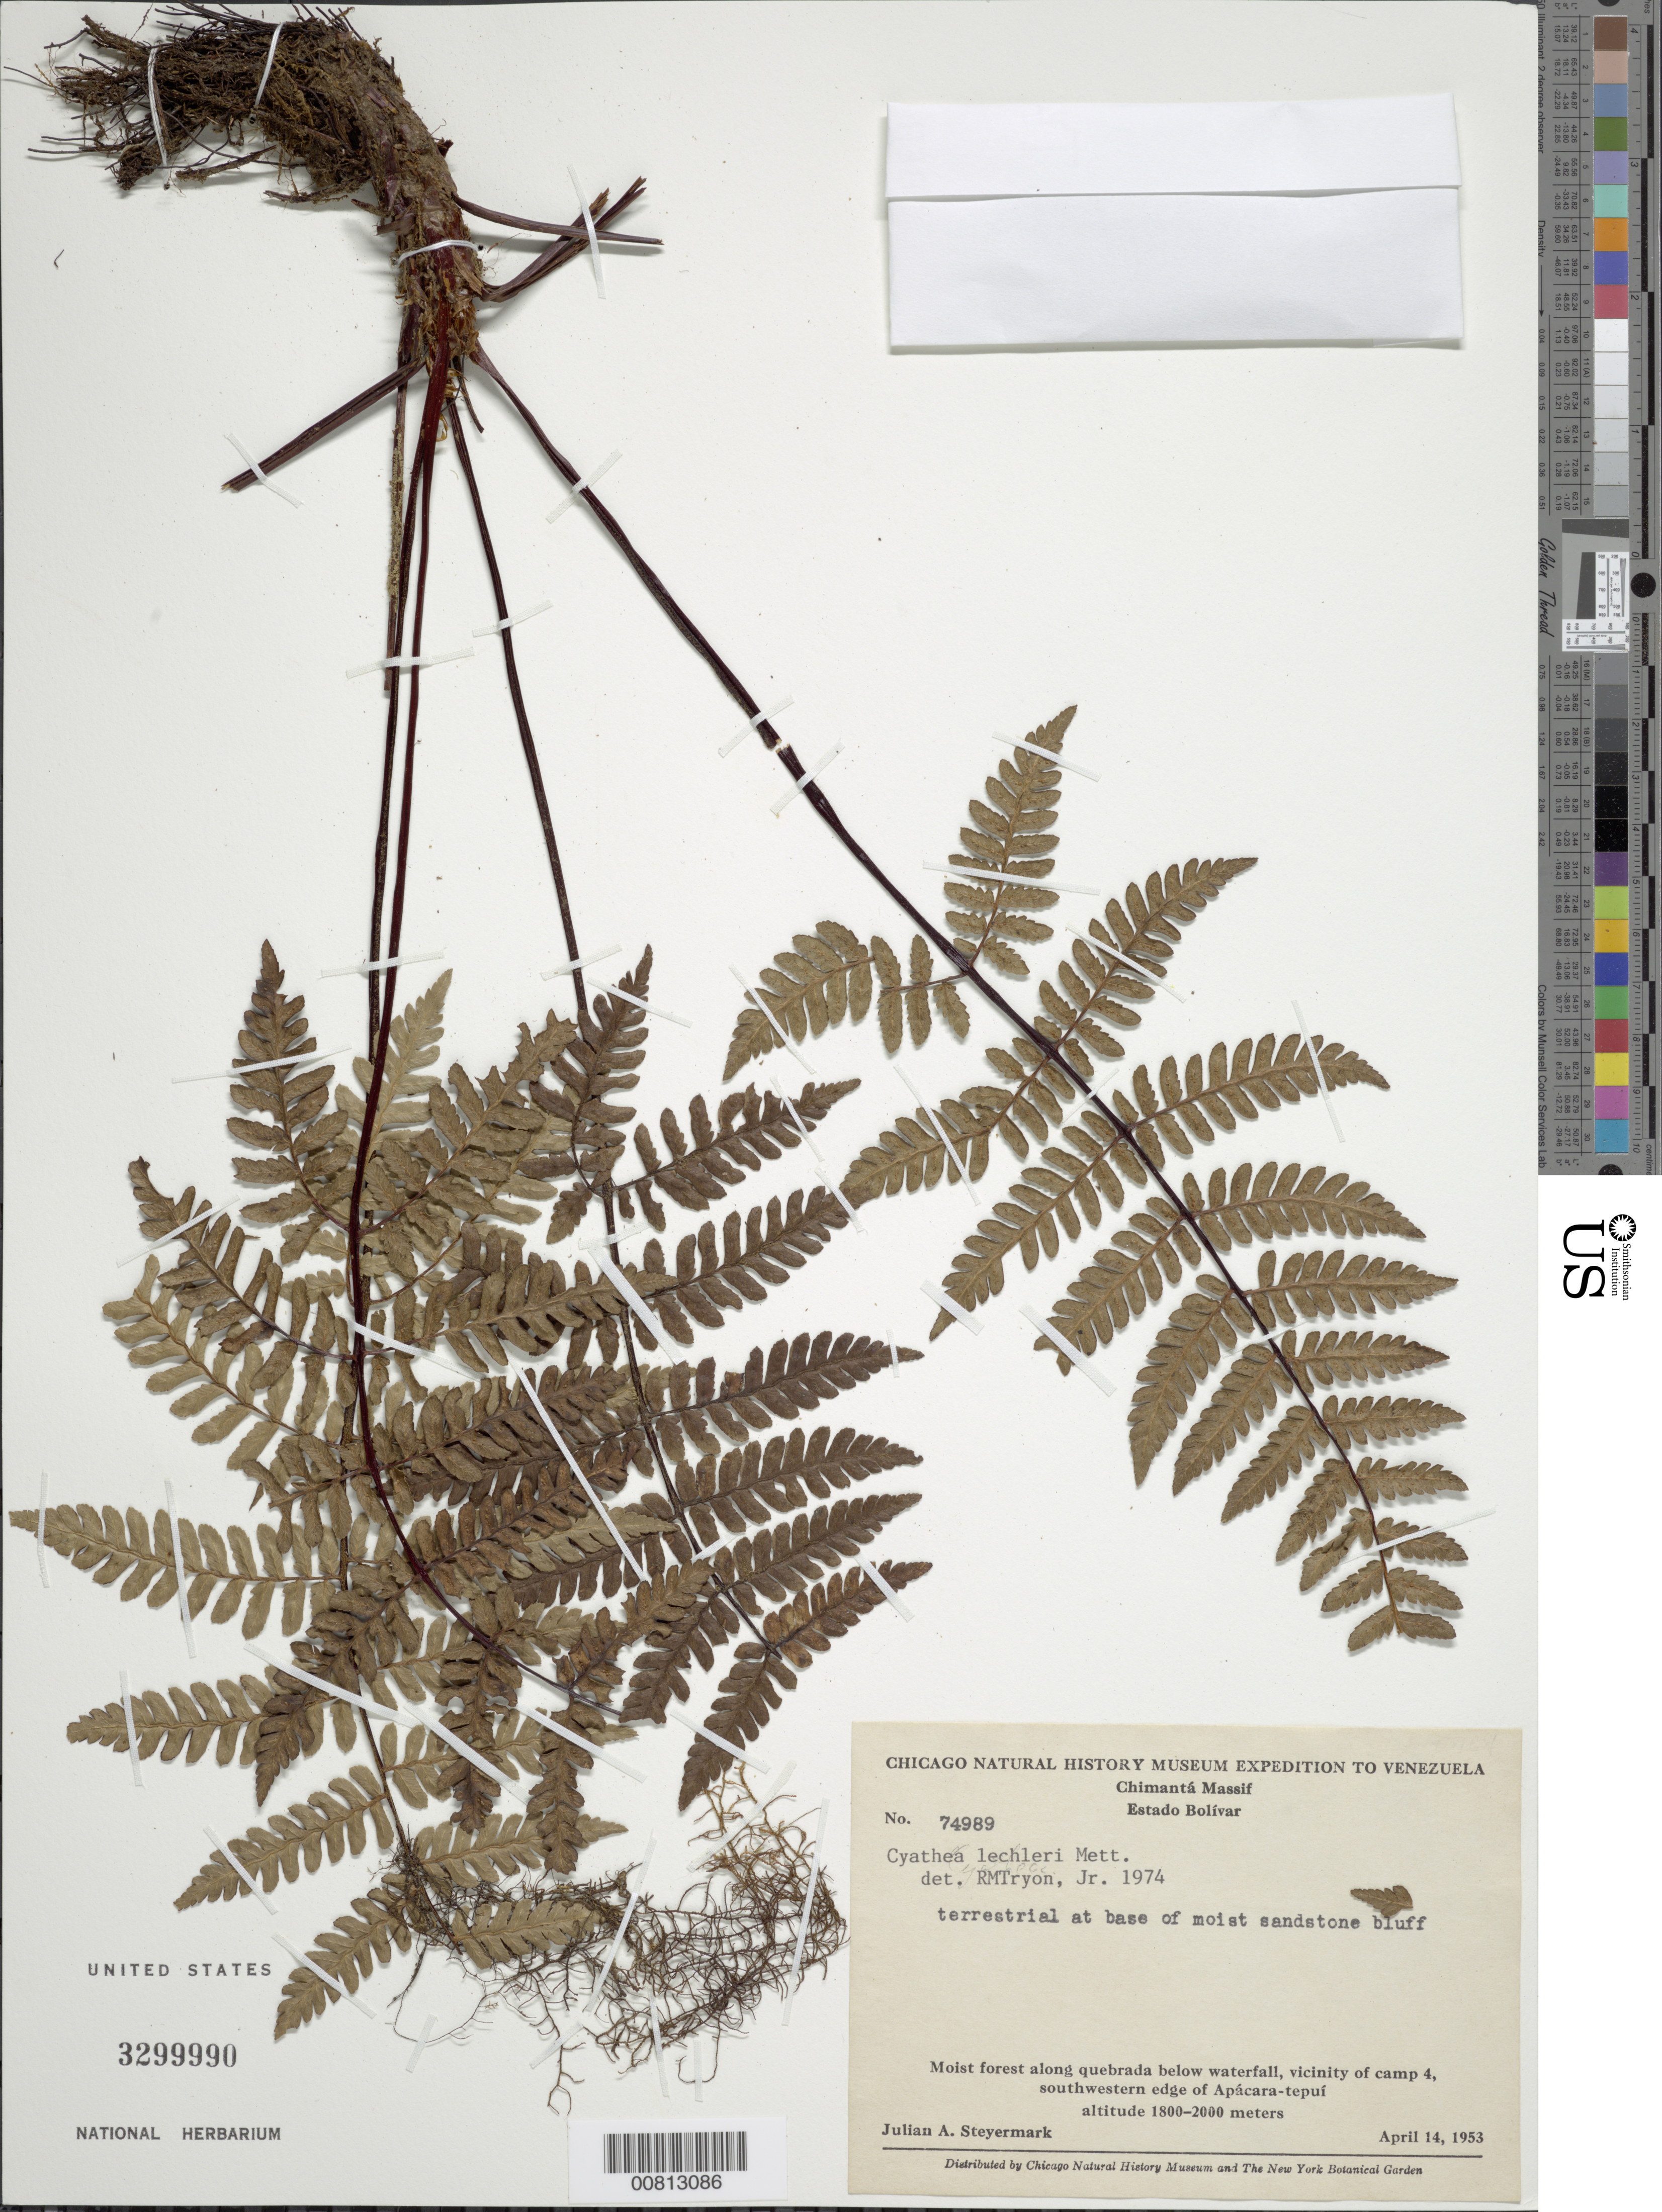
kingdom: Plantae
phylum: Tracheophyta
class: Polypodiopsida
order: Cyatheales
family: Cyatheaceae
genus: Cyathea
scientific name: Cyathea lechleri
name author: Mett.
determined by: Tryon, Rolla M., Jr.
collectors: J. Steyermark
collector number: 74989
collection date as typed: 14-Apr-53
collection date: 1953-04-14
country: Venezuela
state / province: Bolívar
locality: Chimantá Massif, Apácara-tepuí, vic. Camp 4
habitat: Moist forest along quebrada below waterfall; at base of moist sandstone bluff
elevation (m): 1800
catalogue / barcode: US 3299990